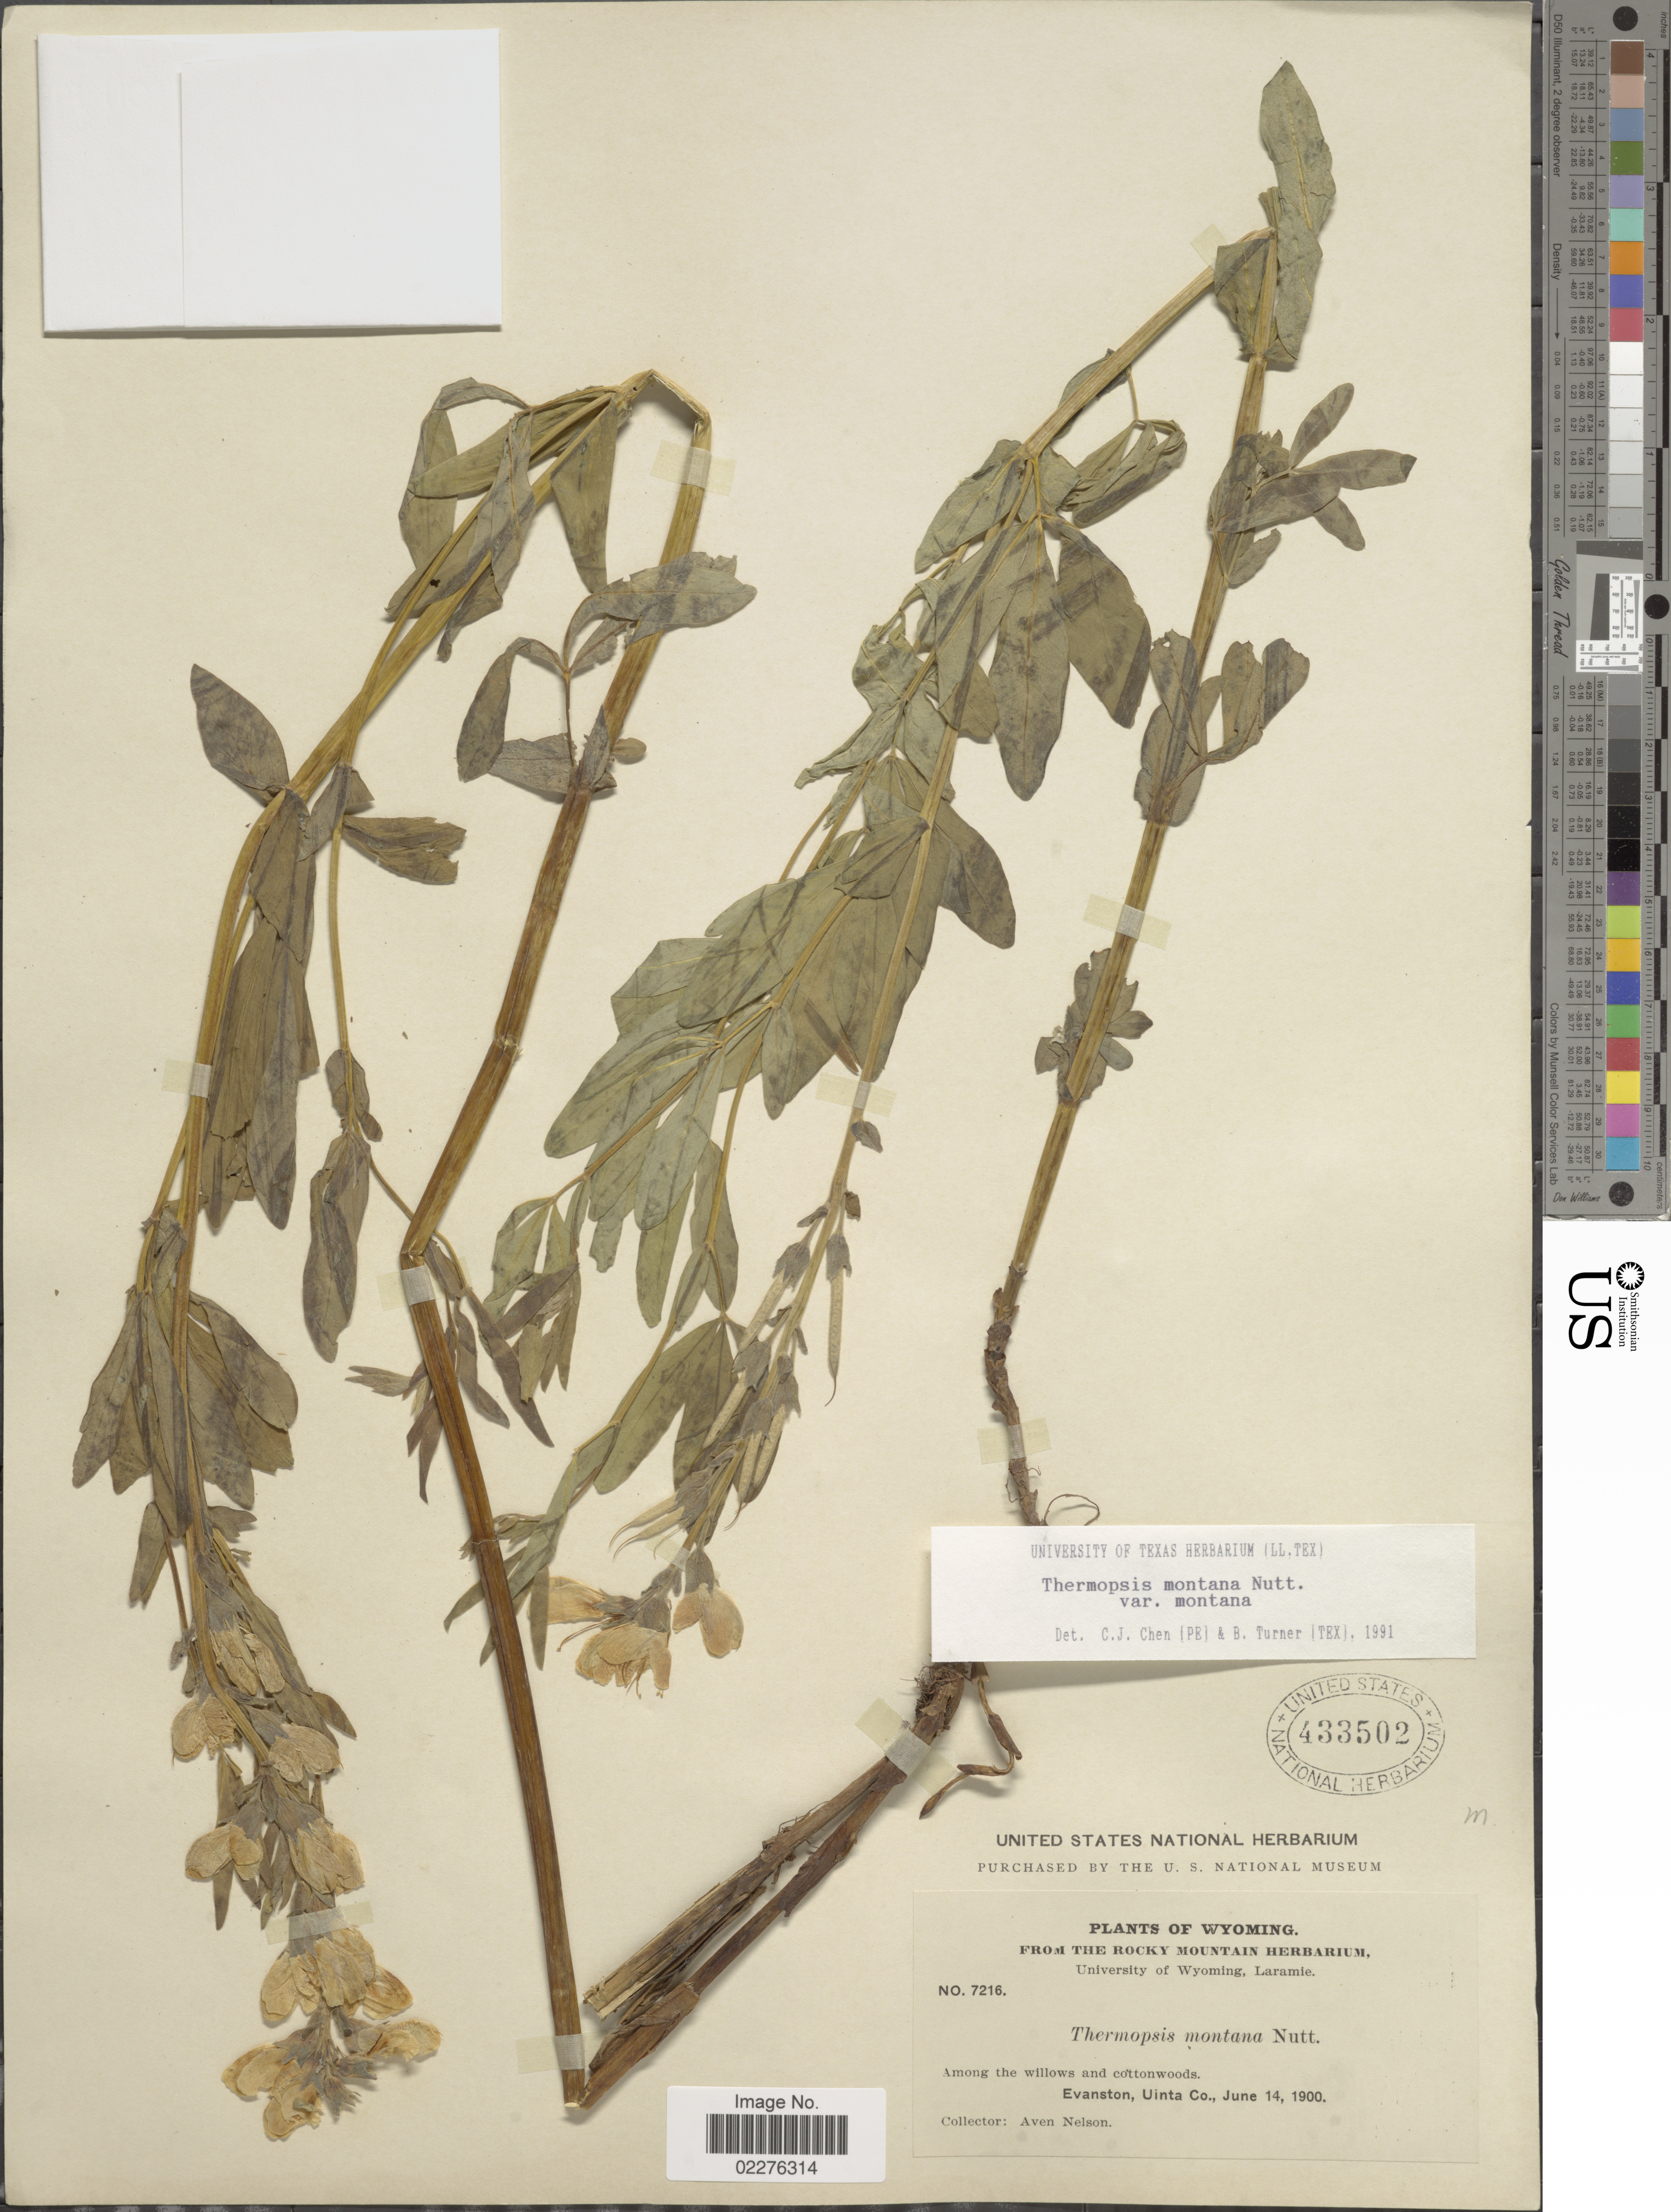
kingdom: Plantae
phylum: Tracheophyta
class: Magnoliopsida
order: Fabales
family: Fabaceae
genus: Thermopsis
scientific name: Thermopsis montana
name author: Nutt.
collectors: A. Nelson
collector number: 7216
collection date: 1900-06-14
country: United States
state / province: Wyoming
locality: Among the willows and cottonwoods, Evanston, Uinta Co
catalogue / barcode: US 433502